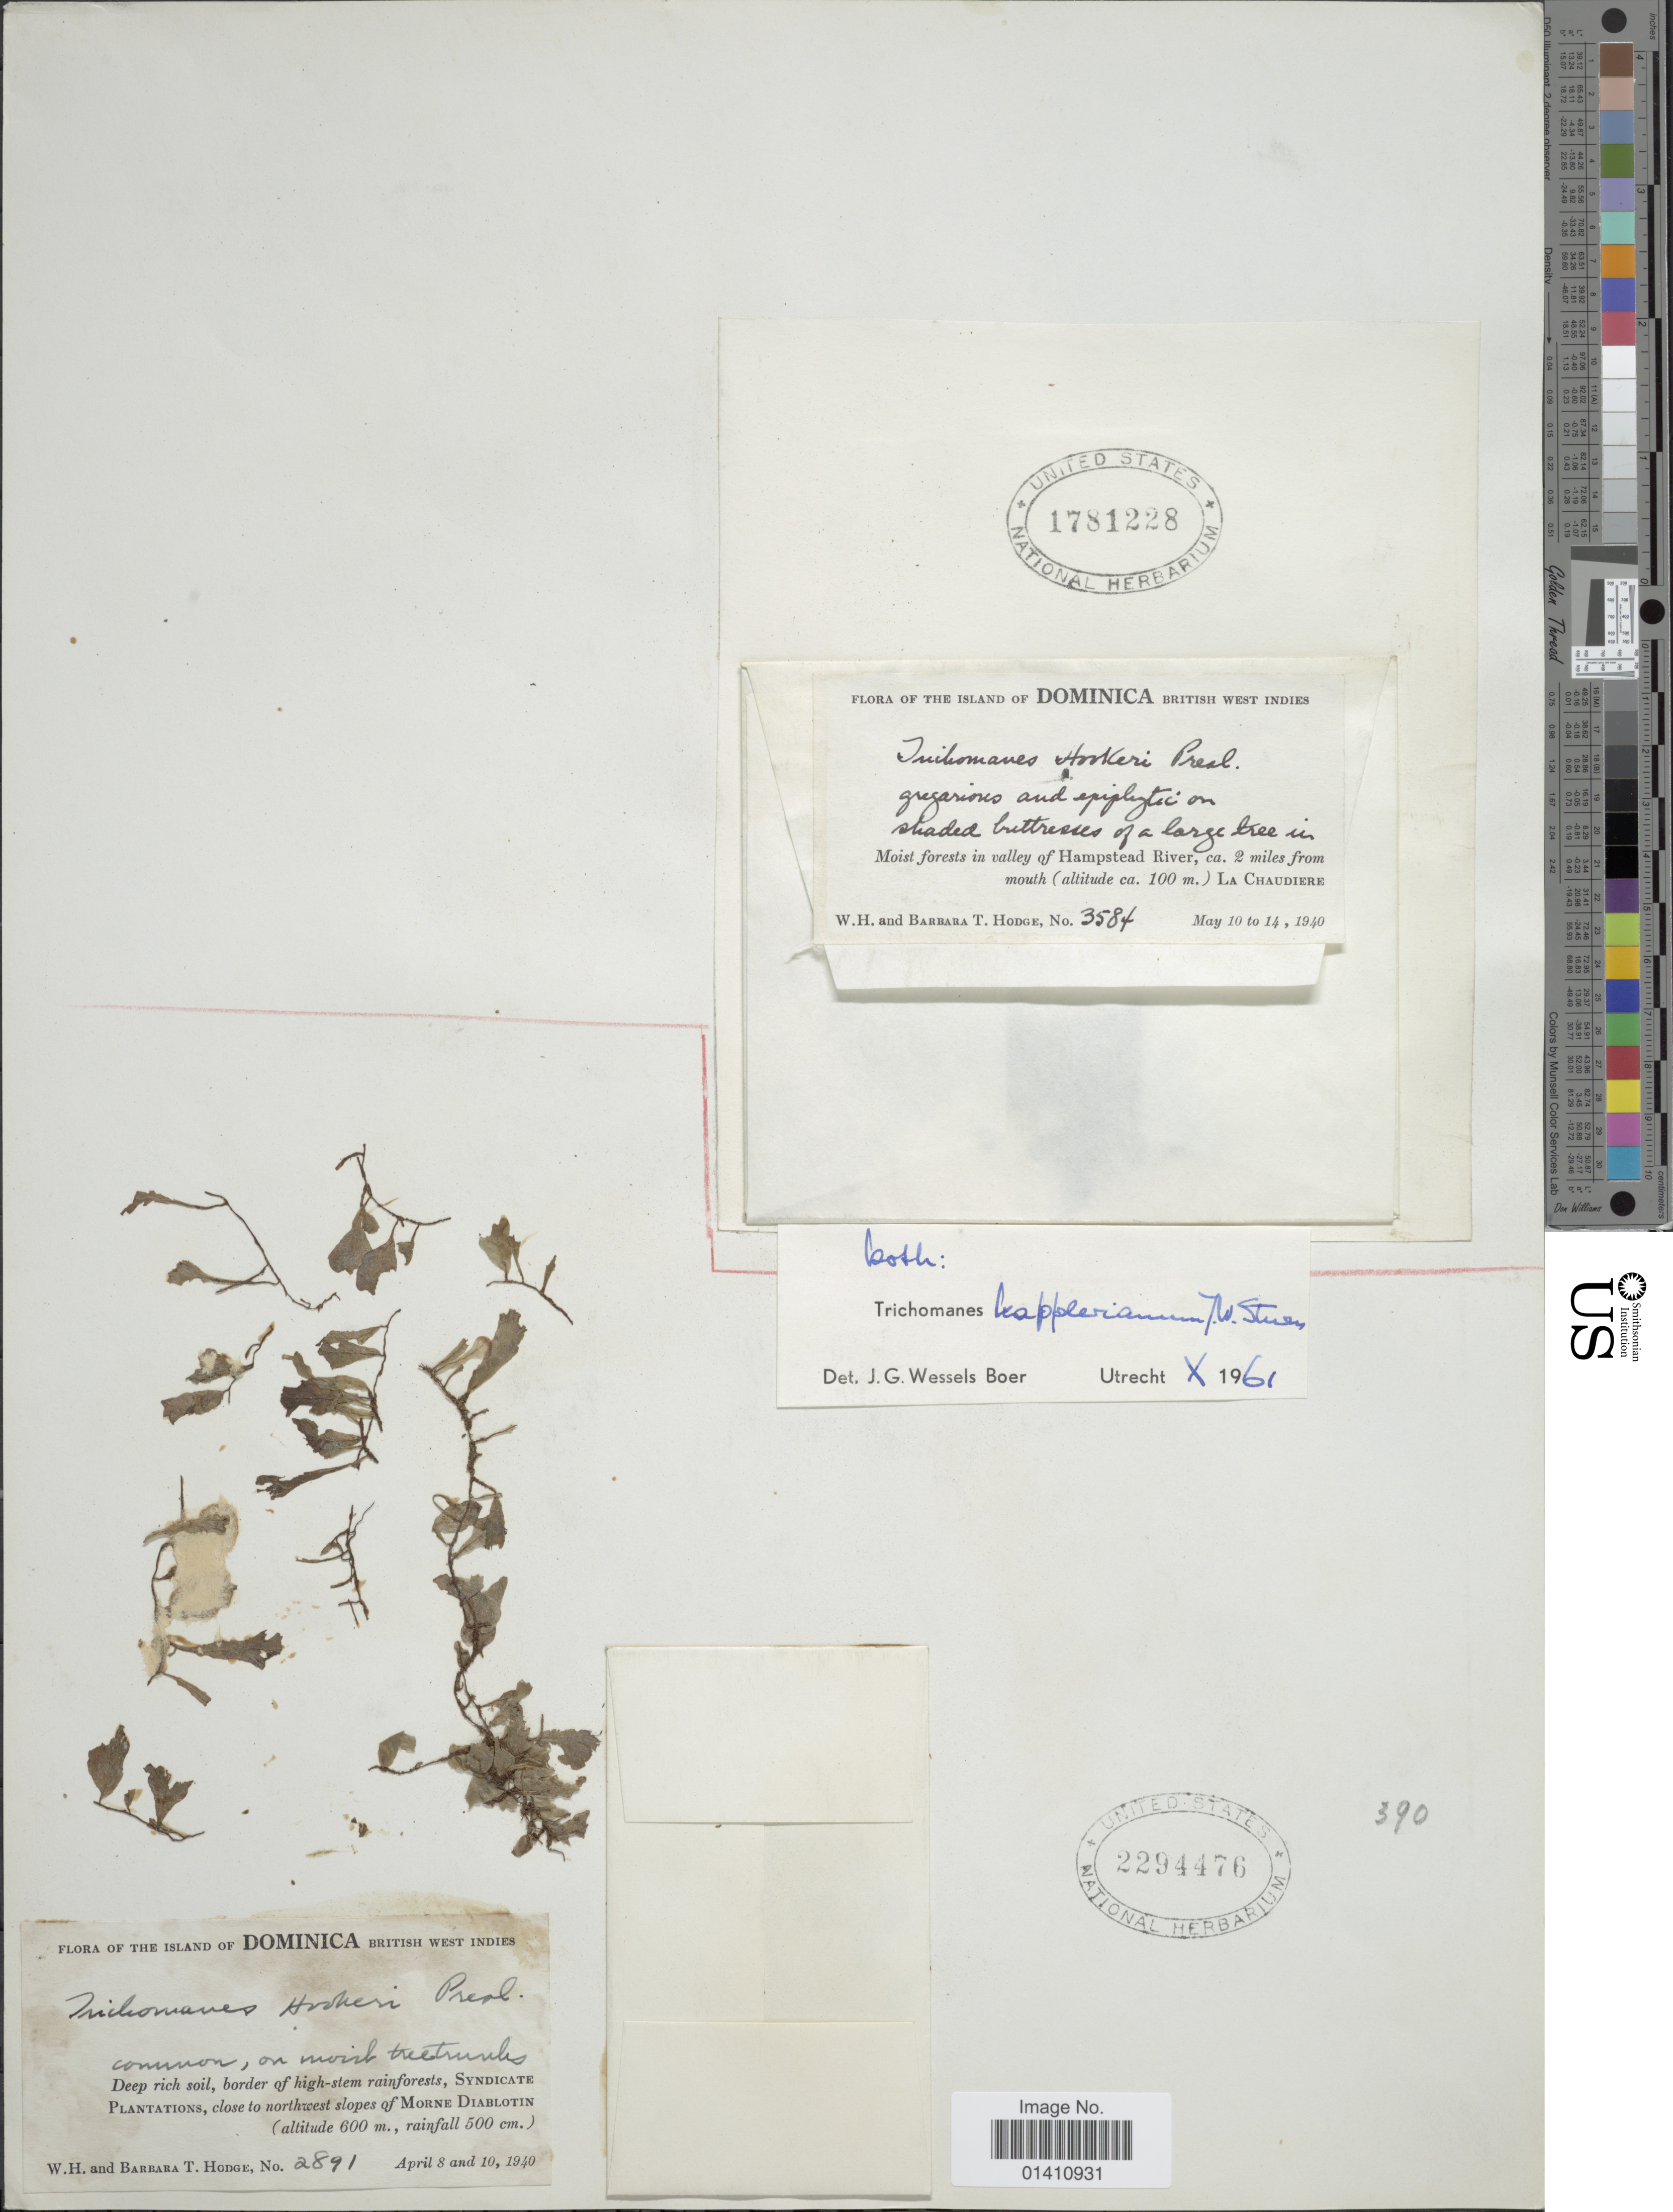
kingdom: Plantae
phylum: Tracheophyta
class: Polypodiopsida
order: Hymenophyllales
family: Hymenophyllaceae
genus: Didymoglossum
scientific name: Didymoglossum kapplerianum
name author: (Sturm) Ebihara & Dubuisson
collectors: W. Hodge & B. Hodge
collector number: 3584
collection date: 1940-05-10/1940-05-14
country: Dominica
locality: British West Indies. Moist forests in valley of Hampstead River, ca. 2 miles from mouth. La Chaudiere.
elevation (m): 100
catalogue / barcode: US 1781228-2